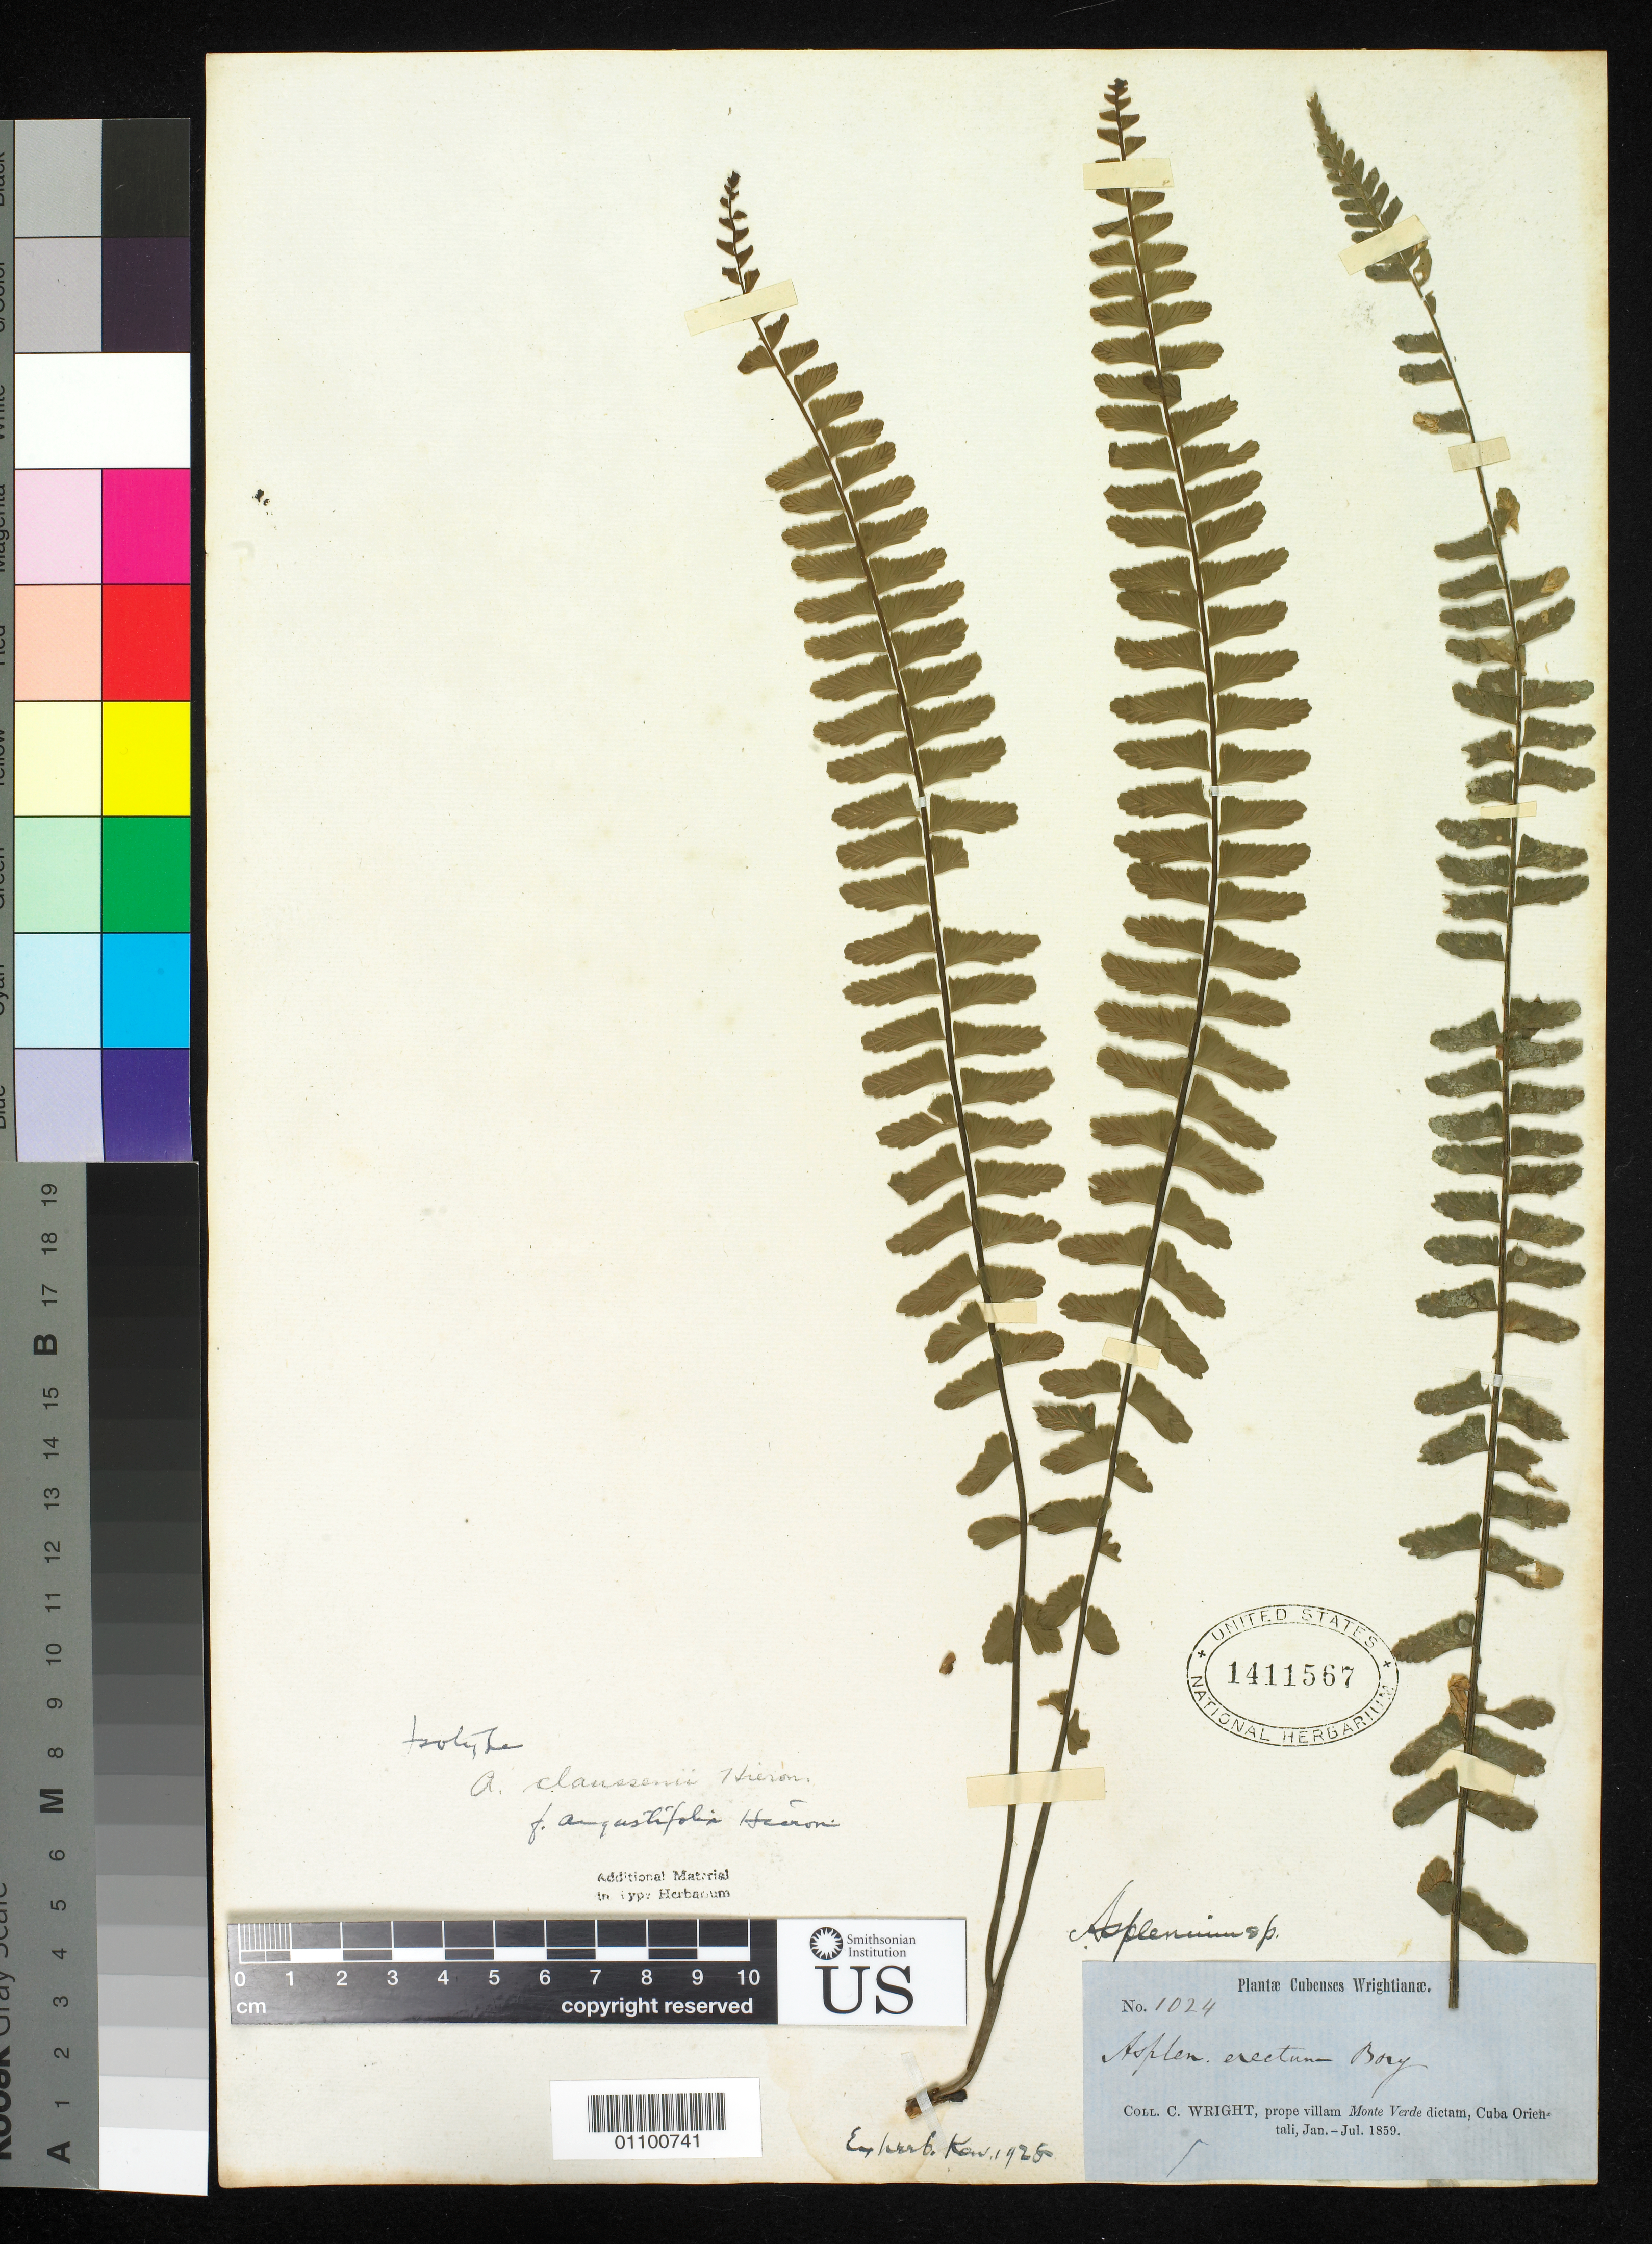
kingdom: Plantae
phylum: Tracheophyta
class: Polypodiopsida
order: Polypodiales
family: Aspleniaceae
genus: Asplenium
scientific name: Asplenium claussenii f. angustifolia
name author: Hieron.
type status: Type Collection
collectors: C. Wright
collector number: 1024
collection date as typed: Jan 1859 to -- Jun 1859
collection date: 1859-01/1859-06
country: Cuba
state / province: Oriente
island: Greater Antilles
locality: Prope villam Monte Verde.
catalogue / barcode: US 1411567